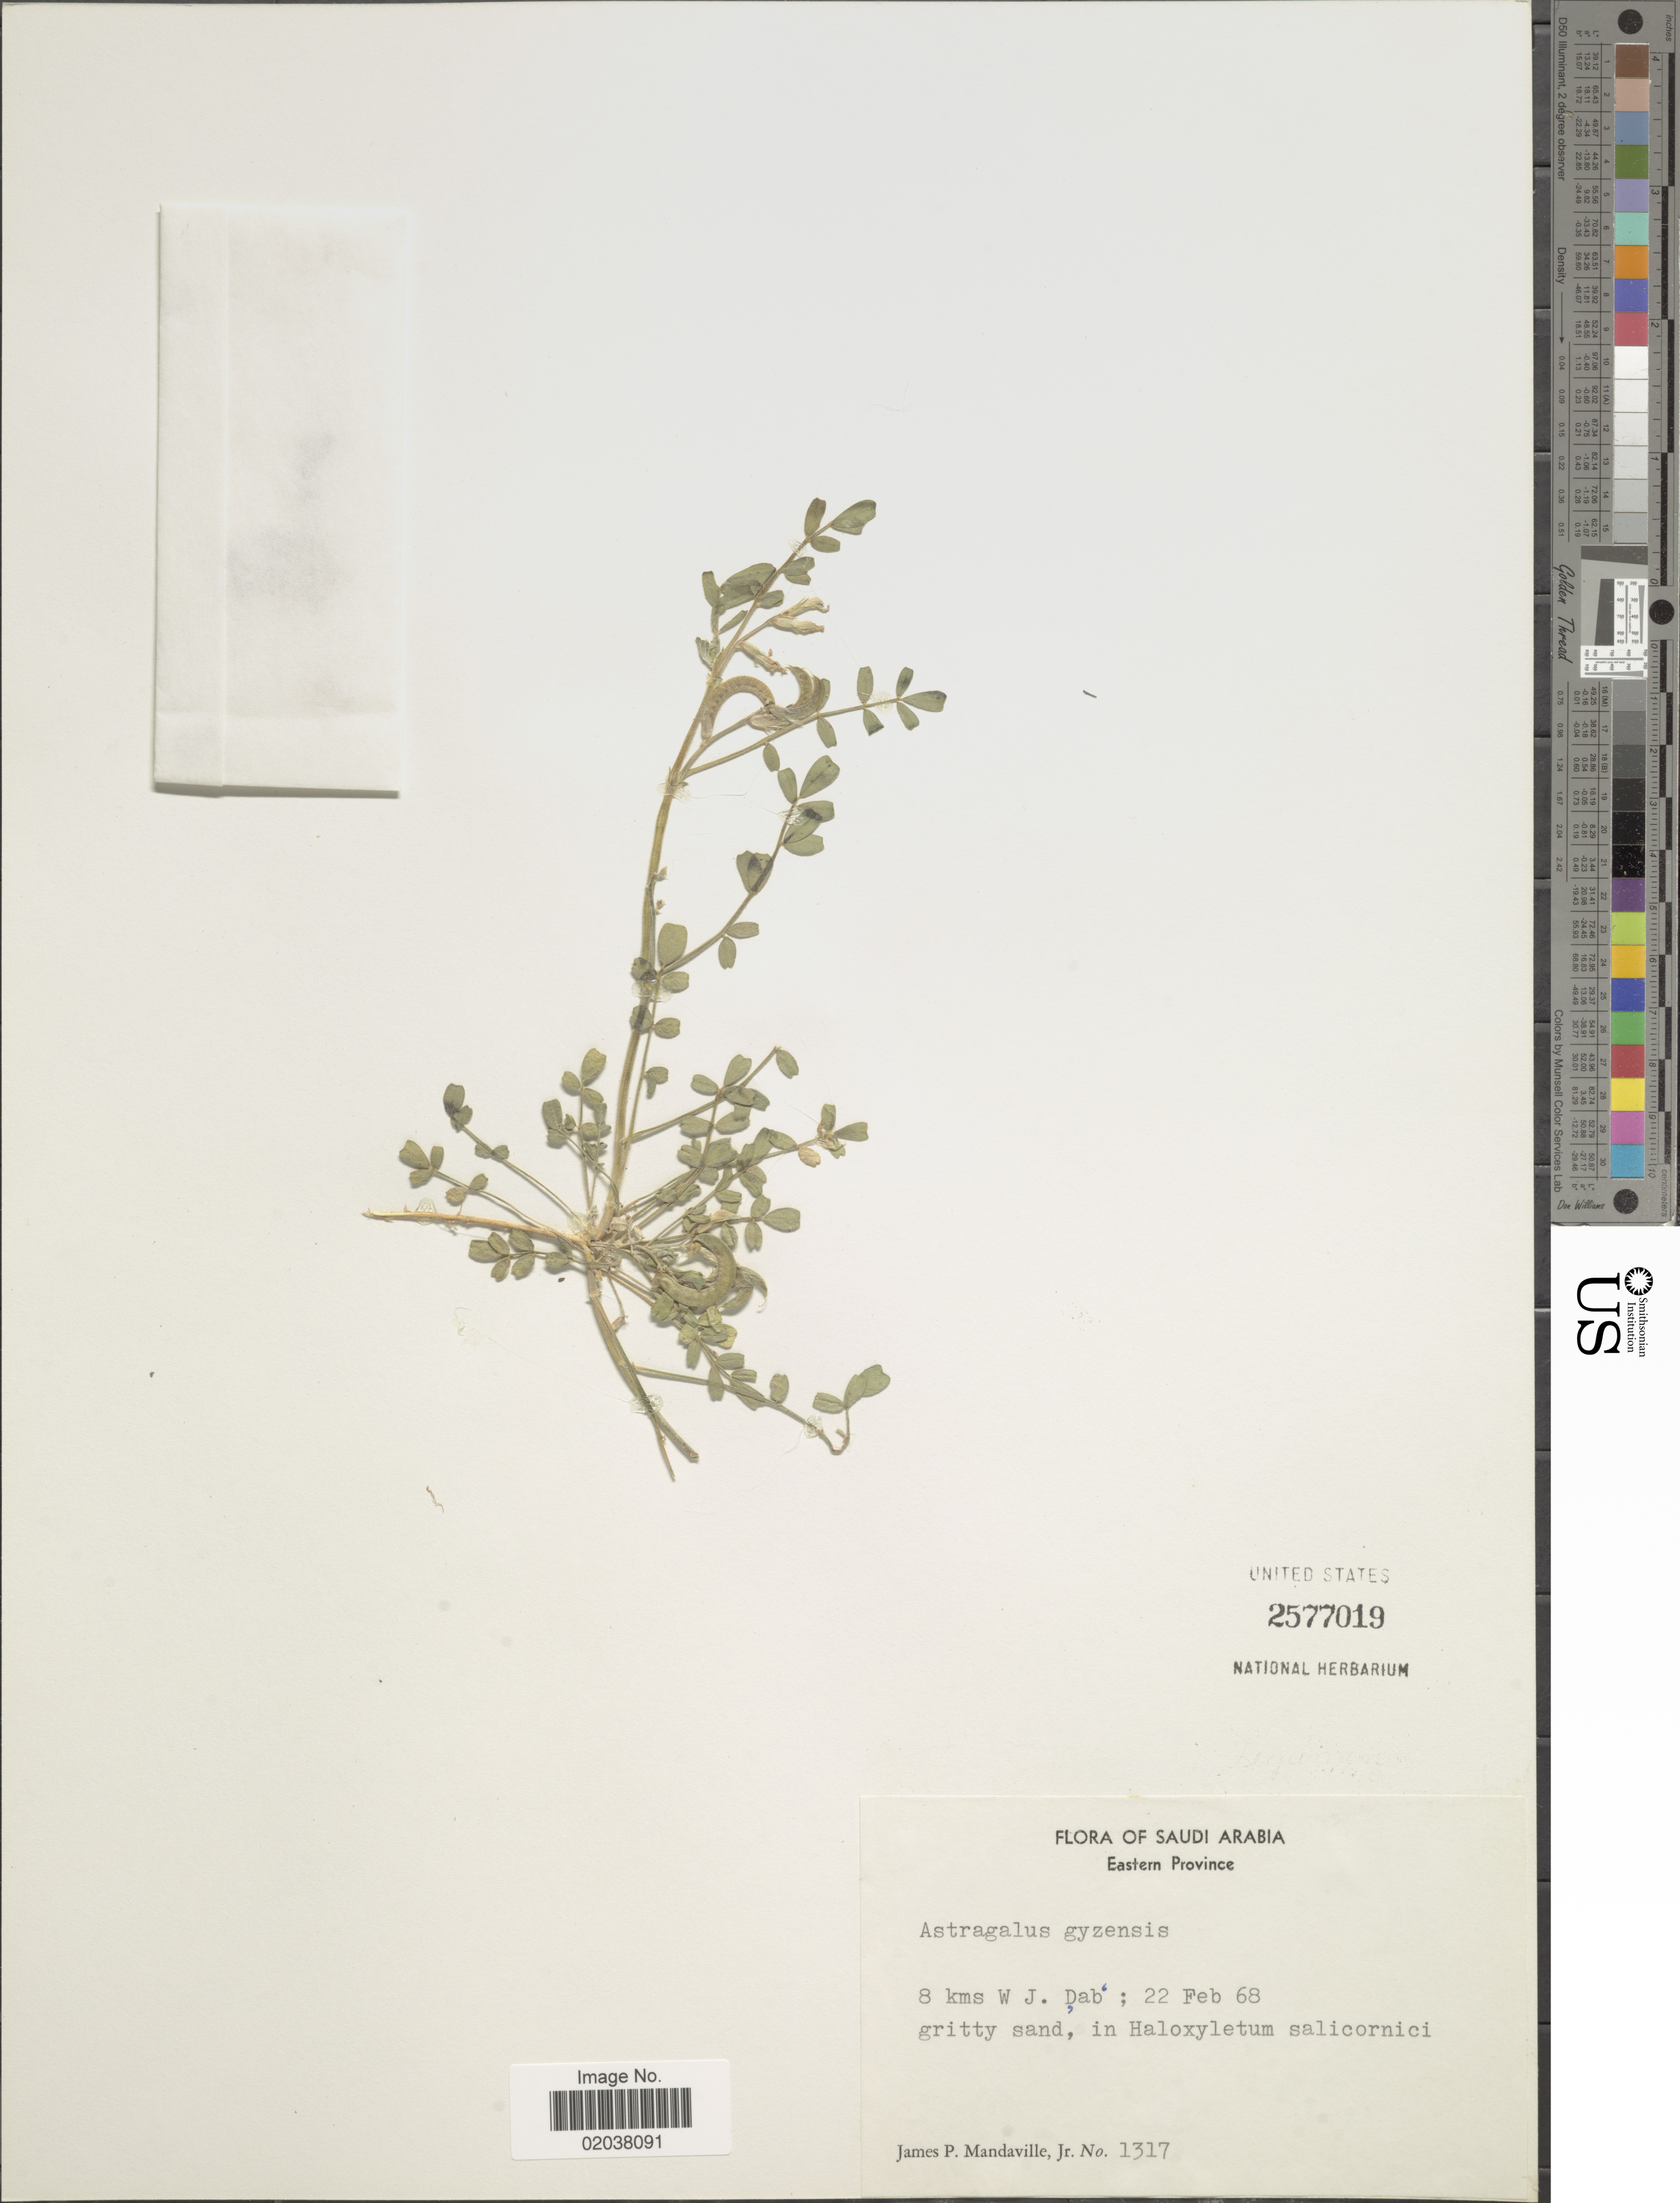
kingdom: Plantae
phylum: Tracheophyta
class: Magnoliopsida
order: Fabales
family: Fabaceae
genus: Astragalus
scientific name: Astragalus gyzensis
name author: Delile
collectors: J. Mandaville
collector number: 1317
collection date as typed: Transcribed d/m/y: 22/2/68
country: Saudi Arabia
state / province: Ash Sharqiyah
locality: Eastern Province, 8 kms W J. Dab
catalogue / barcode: US 2577019